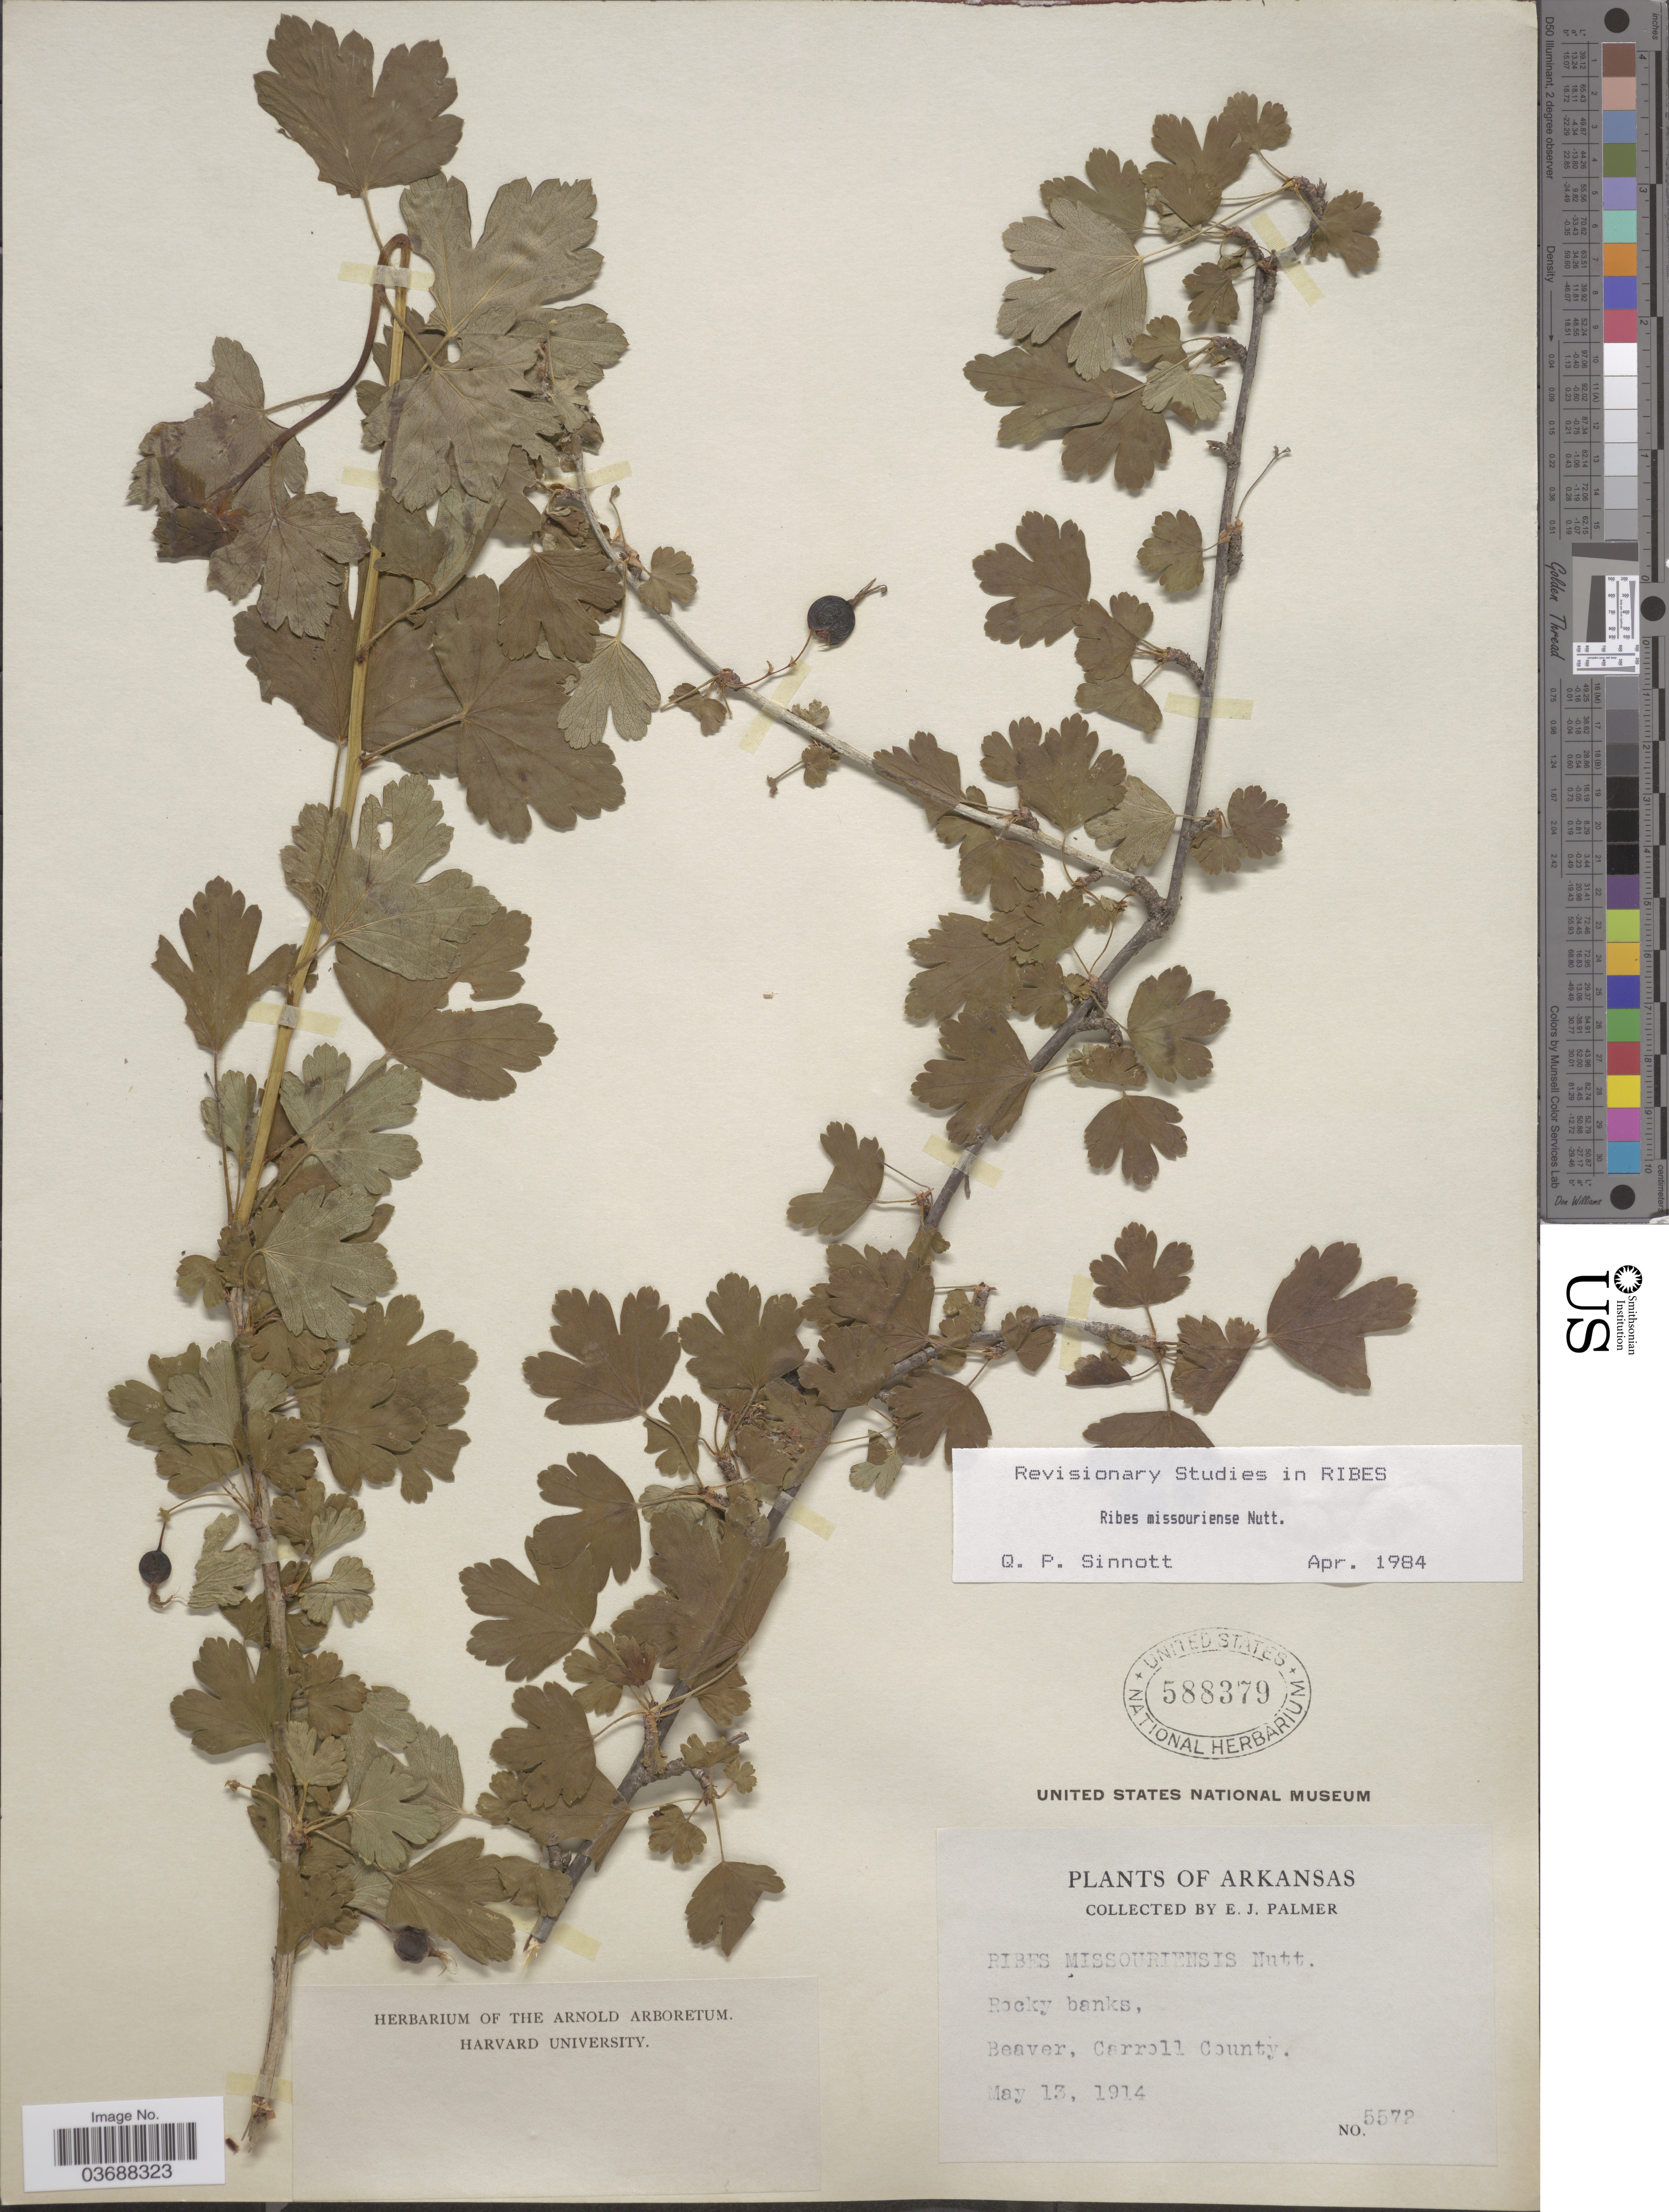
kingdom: Plantae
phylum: Tracheophyta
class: Magnoliopsida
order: Saxifragales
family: Grossulariaceae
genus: Ribes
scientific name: Ribes missouriense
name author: Nutt.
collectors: E. J. Palmer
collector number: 5572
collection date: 1914-05-13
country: United States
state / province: Arkansas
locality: Beaver, Carroll County.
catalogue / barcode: US 588379